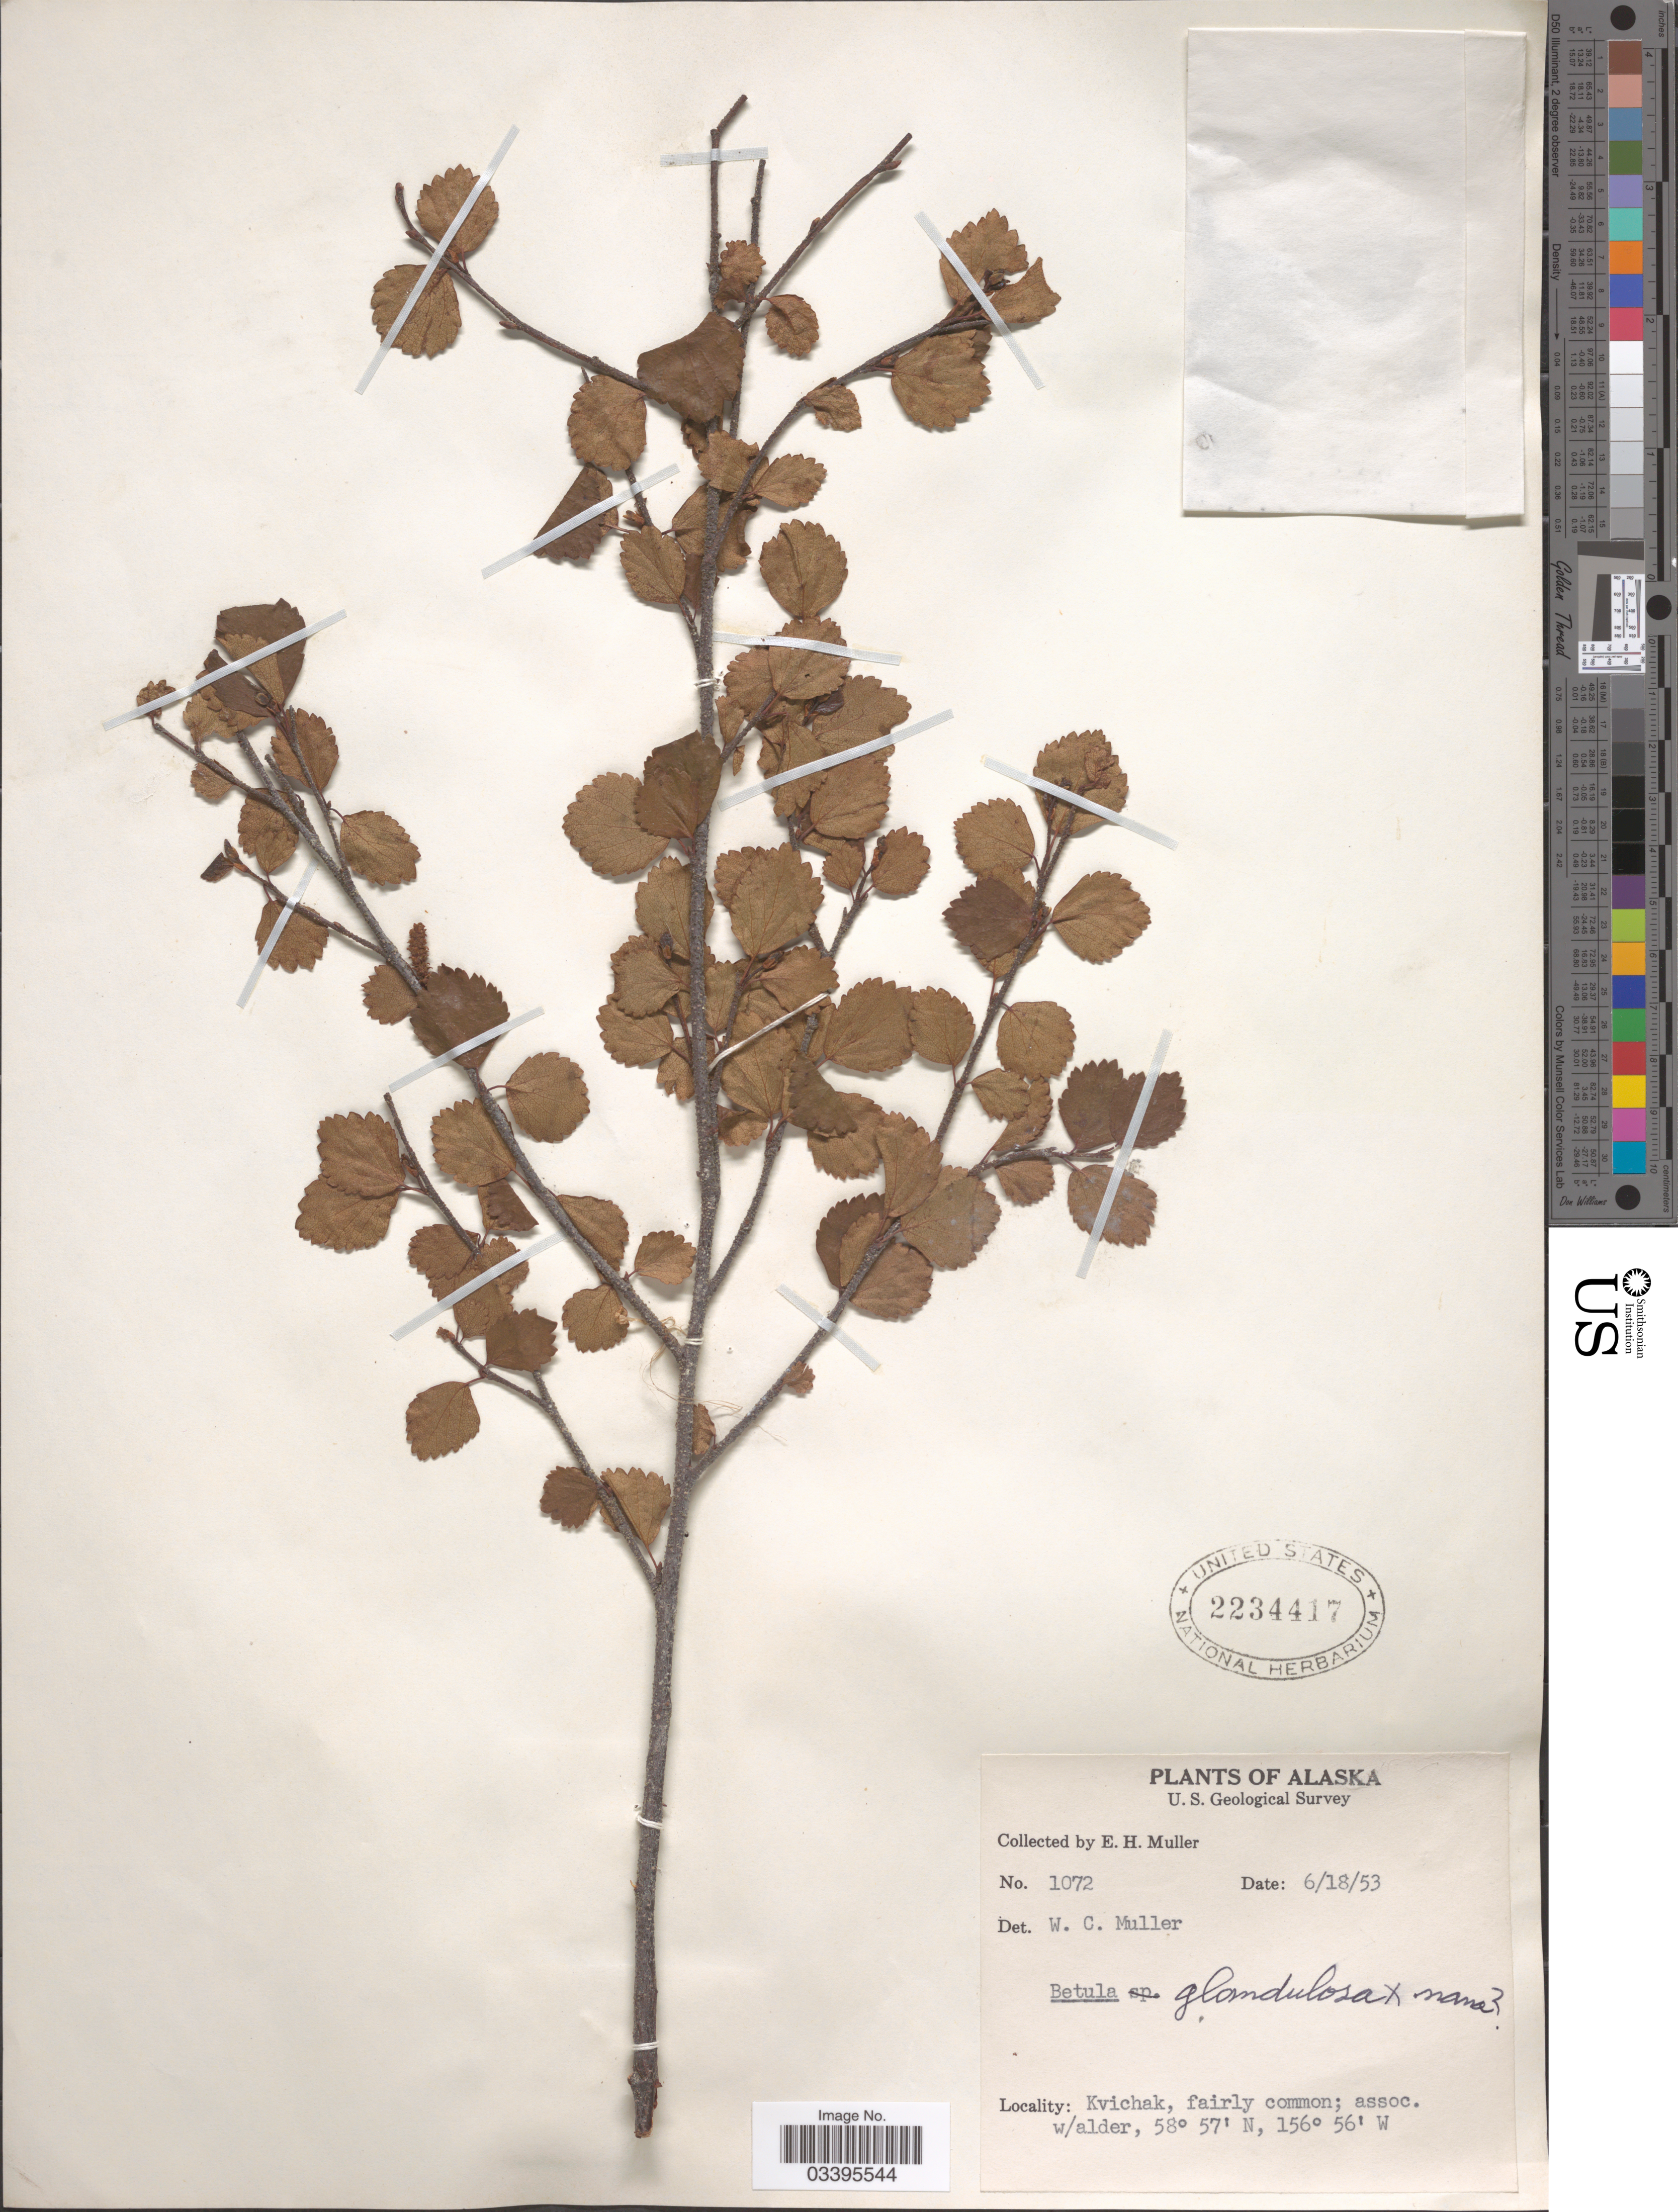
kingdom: Plantae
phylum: Tracheophyta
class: Magnoliopsida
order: Fagales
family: Betulaceae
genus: Betula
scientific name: Betula glandulosa x B. nana L.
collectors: E. H. Muller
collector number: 1072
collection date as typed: Transcribed d/m/y: 18/6/53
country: United States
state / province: Alaska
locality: Kvichak.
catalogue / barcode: US 2234417